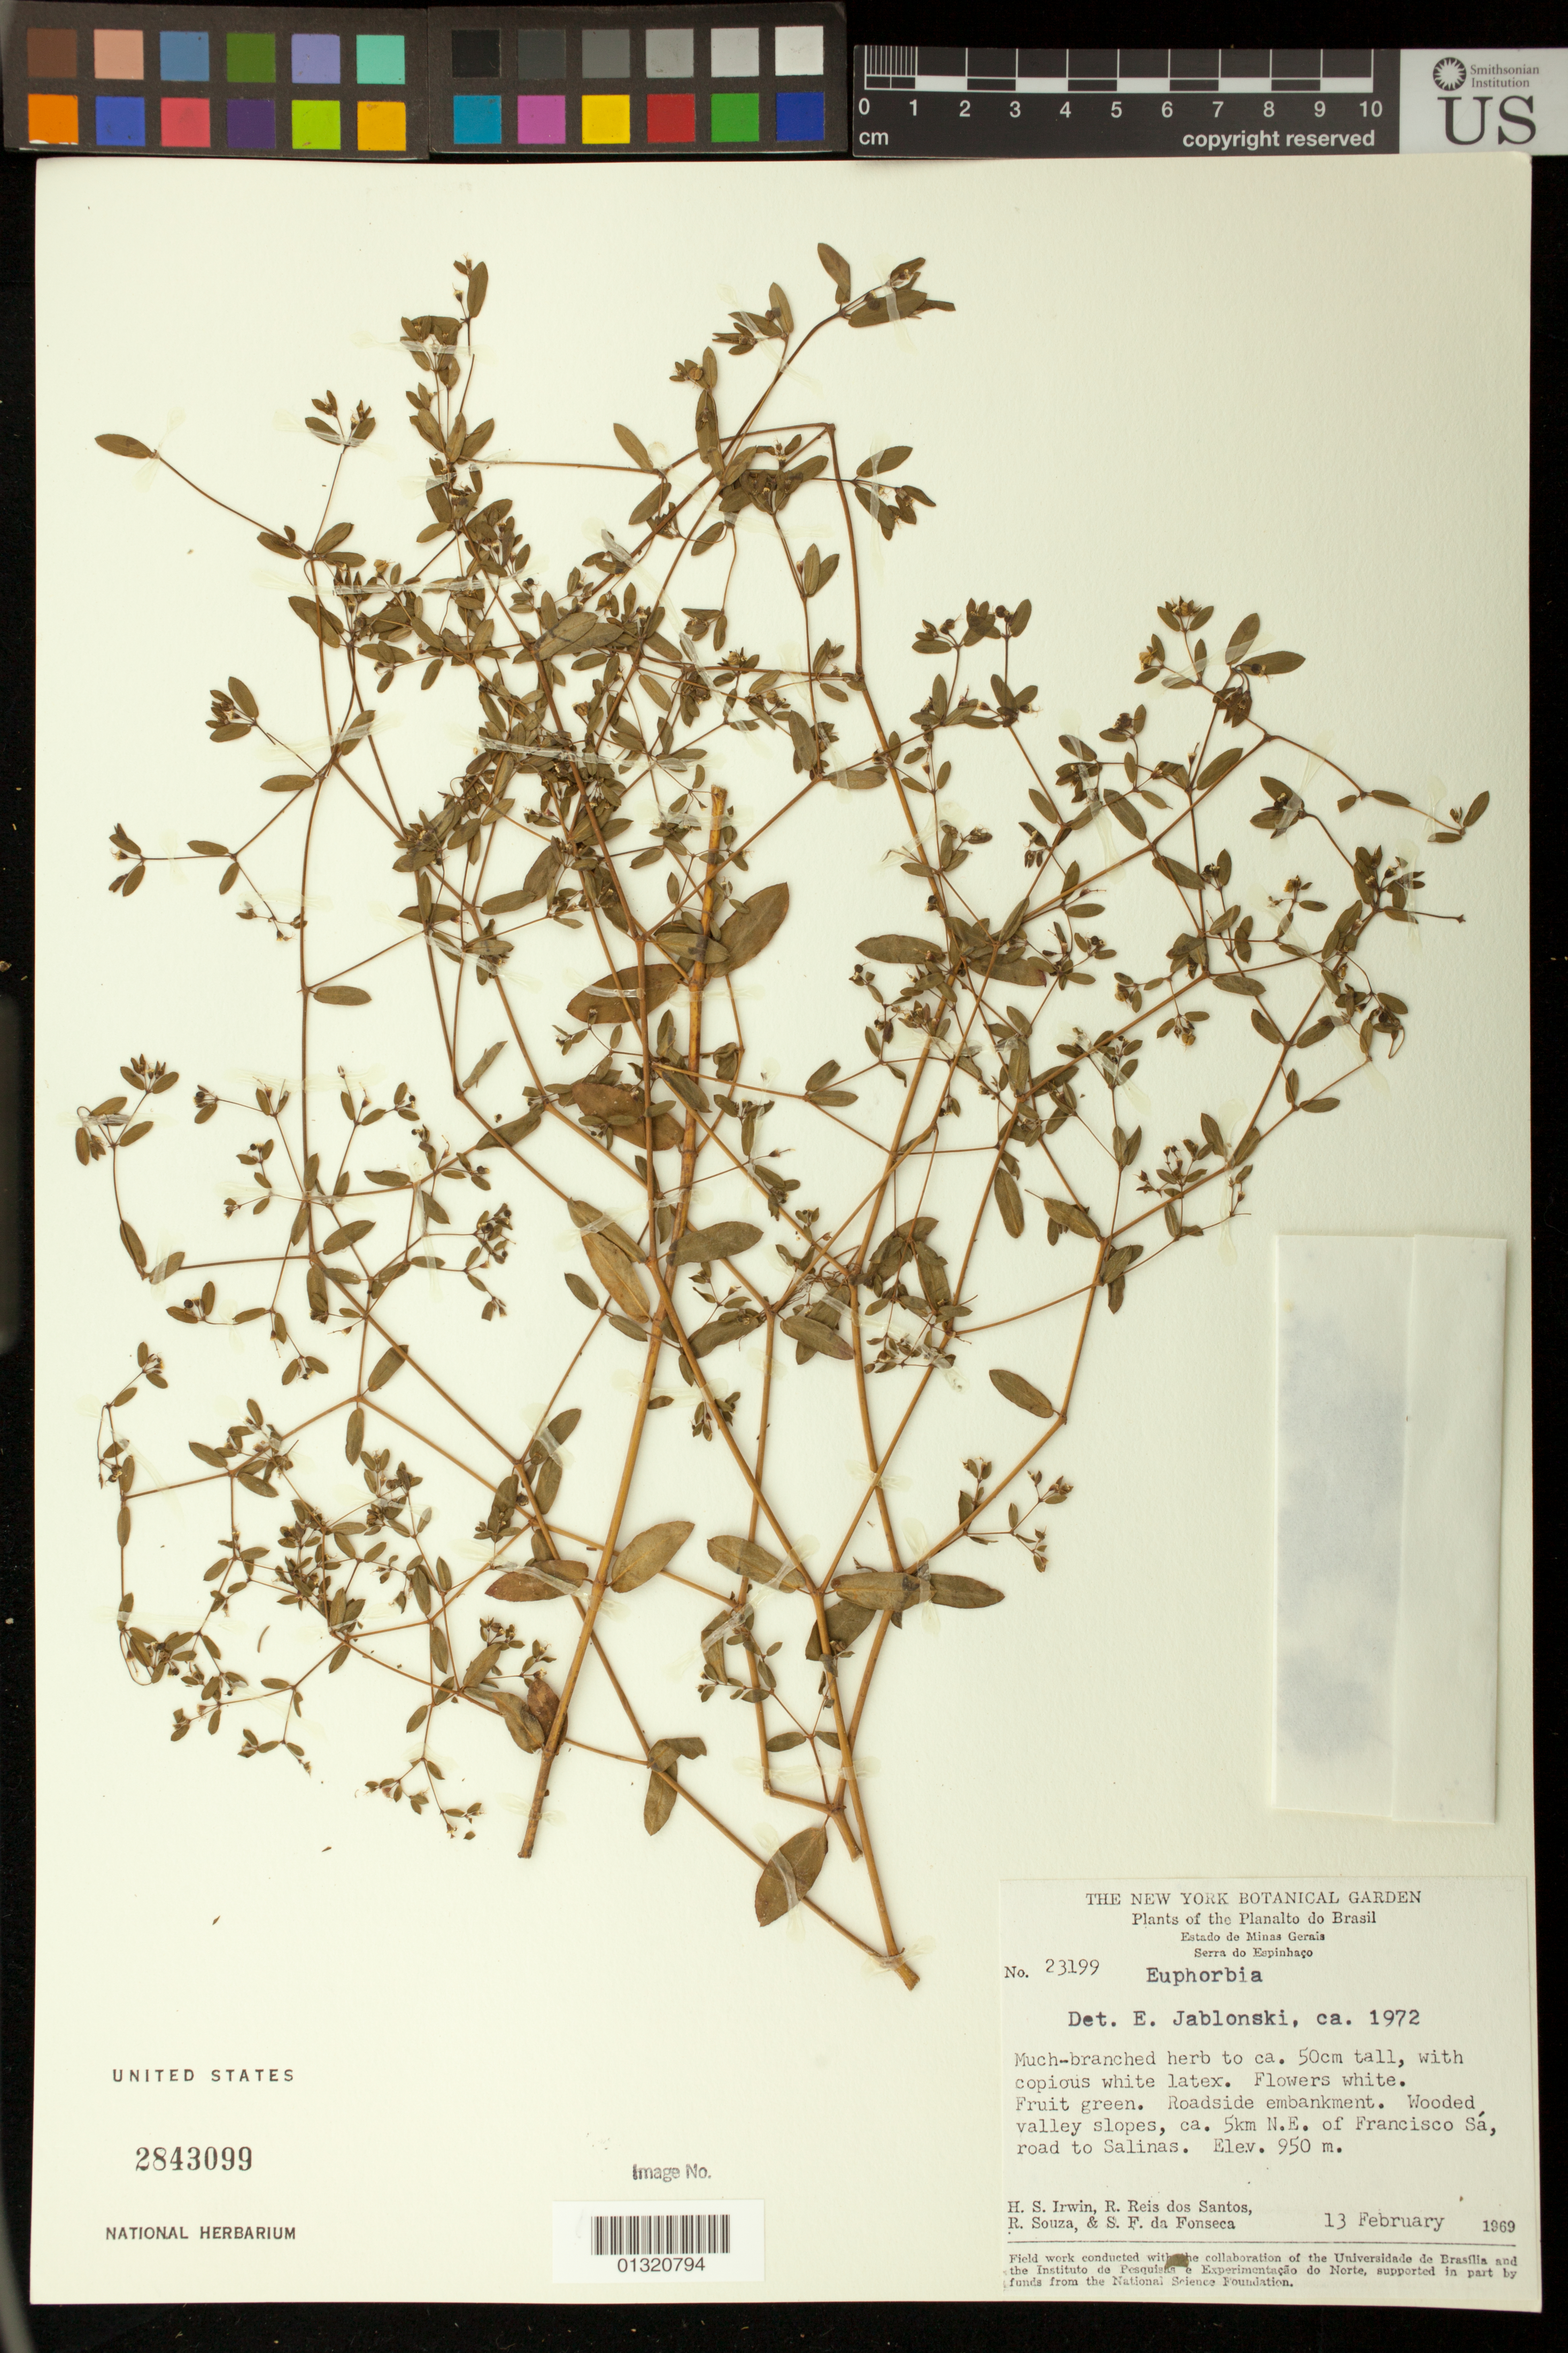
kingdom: Plantae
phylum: Tracheophyta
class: Magnoliopsida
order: Malpighiales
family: Euphorbiaceae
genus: Euphorbia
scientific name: Euphorbia sp.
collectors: H. Irwin, R. Reis dos Santos, R. Souza & S. F. Fonsêca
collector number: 23199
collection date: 1969-02-13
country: Brazil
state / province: Minas Gerais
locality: valley slopes, ca. 5km N.E. of Francisco Sa, road to Salinas.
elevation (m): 950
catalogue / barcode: US 2843099